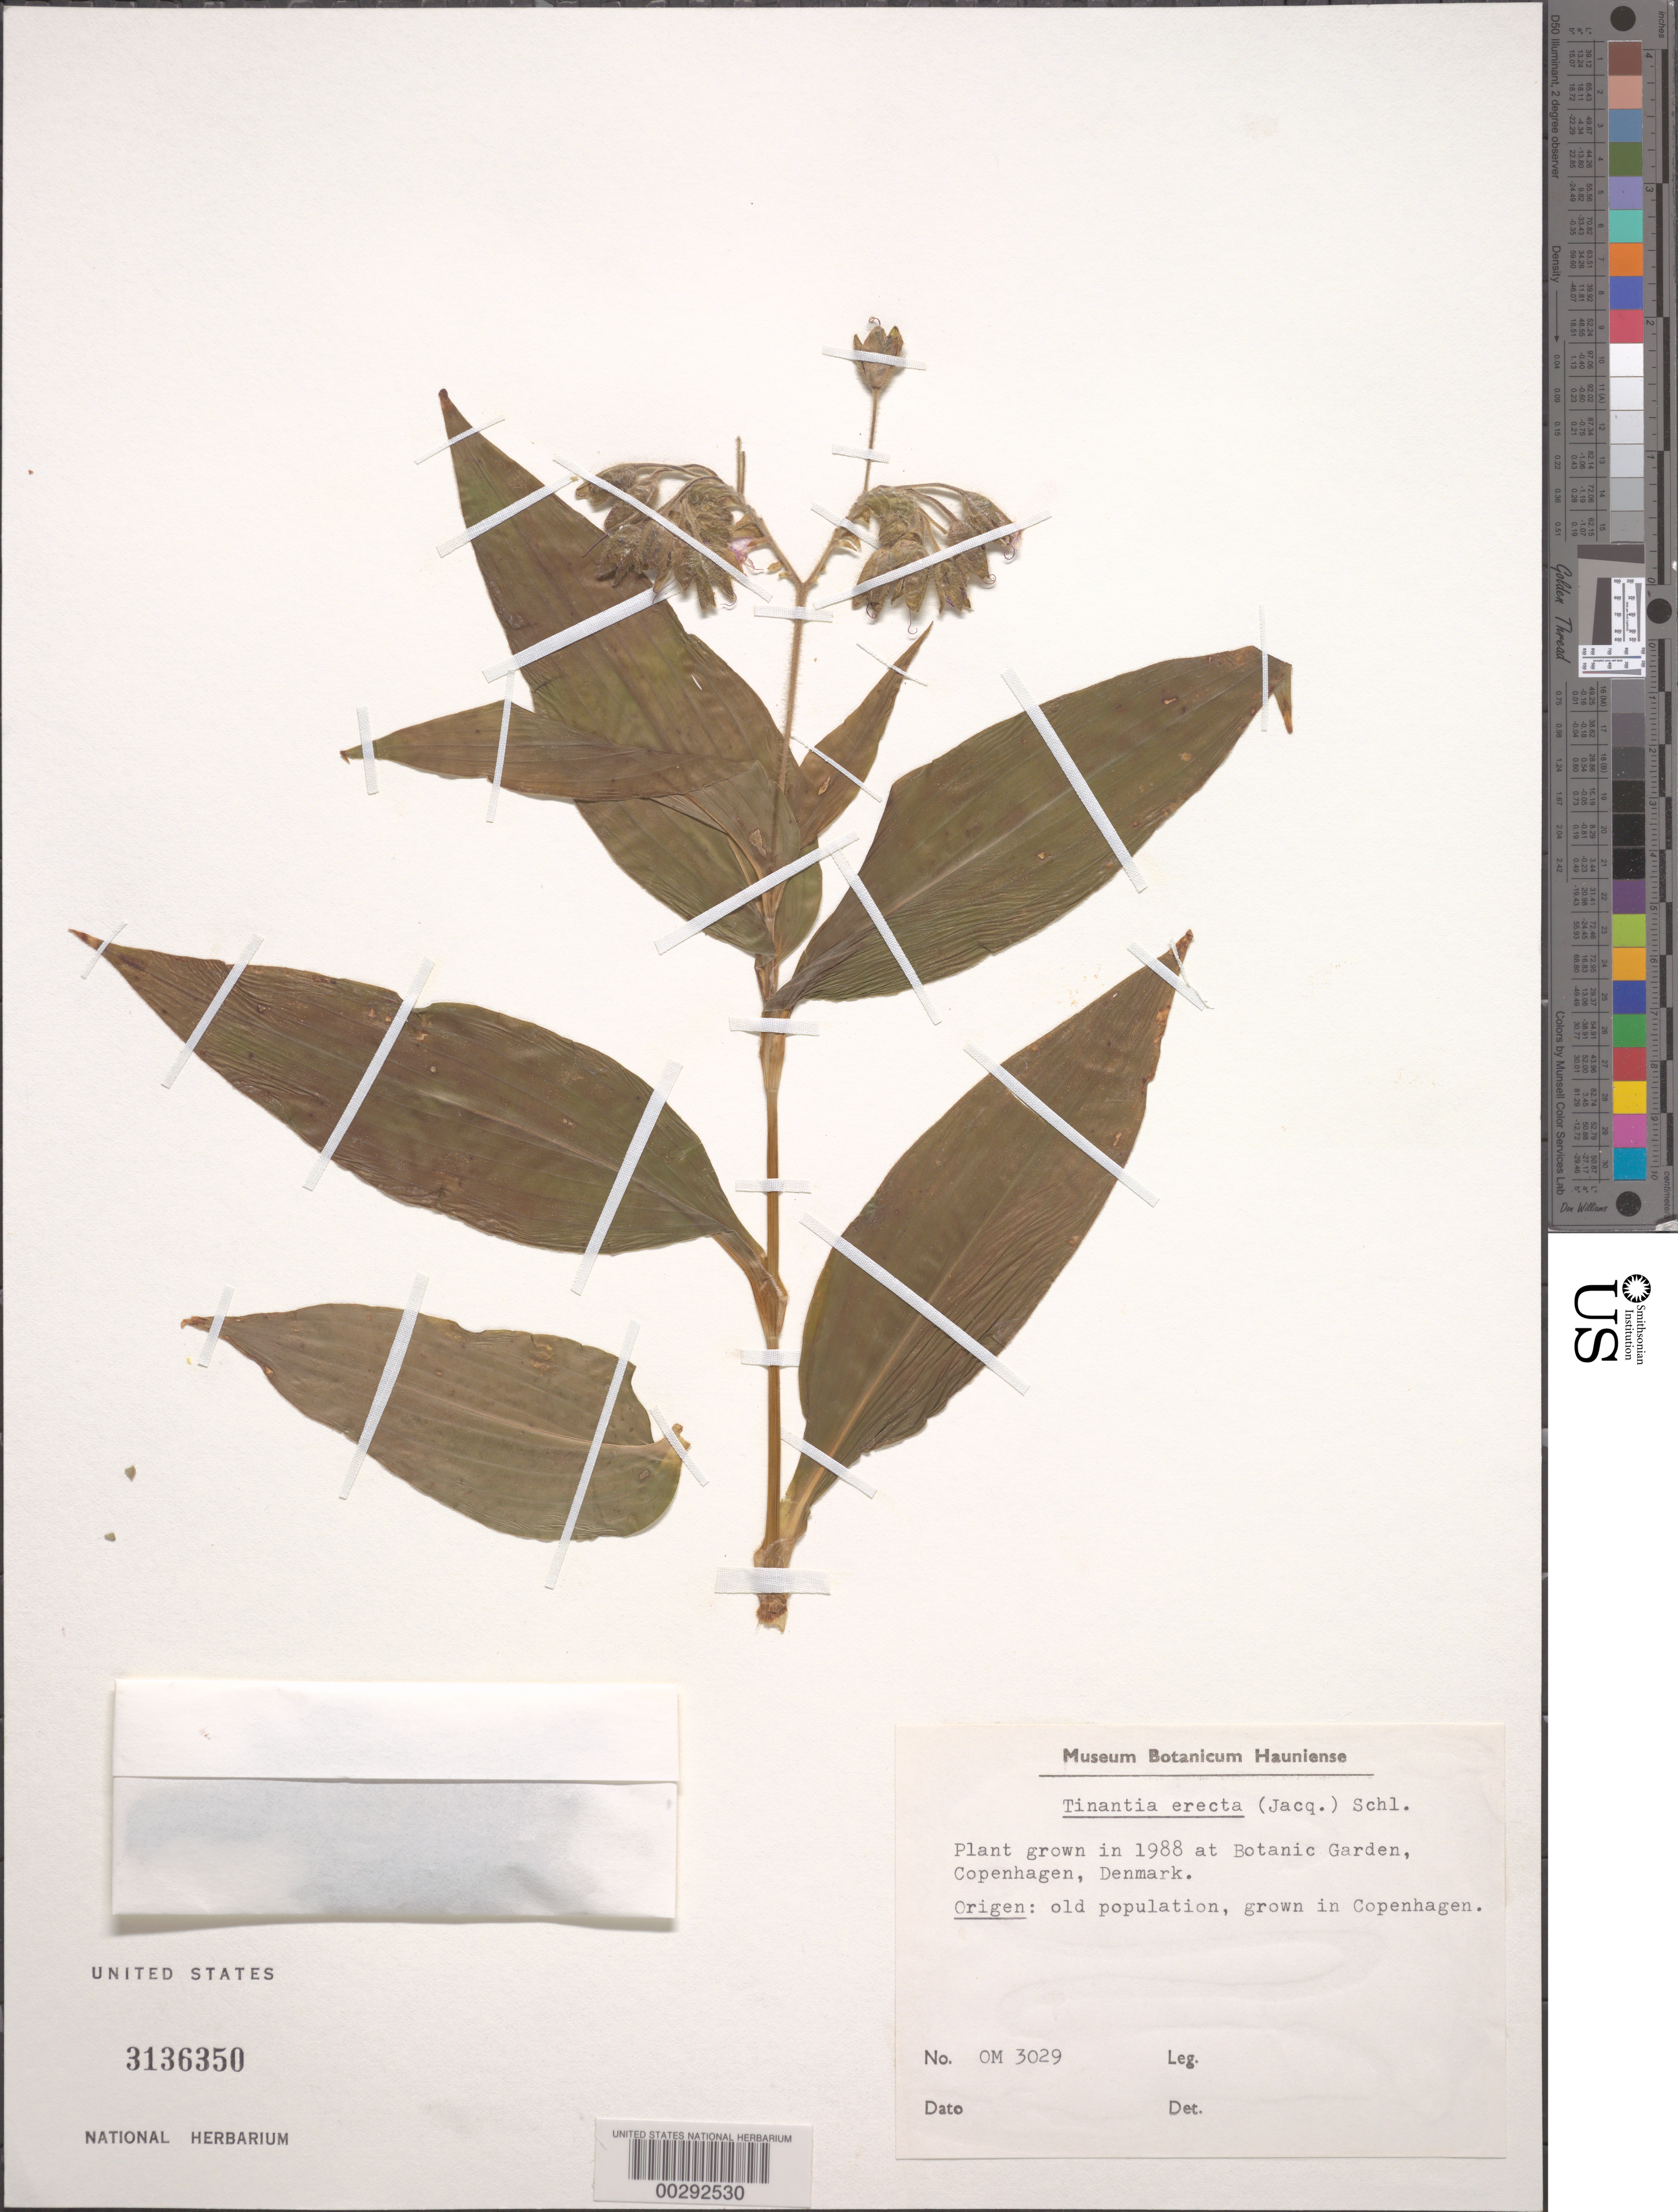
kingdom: Plantae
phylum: Tracheophyta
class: Liliopsida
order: Commelinales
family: Commelinaceae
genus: Tinantia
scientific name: Tinantia erecta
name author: (Jacq.) Fenzl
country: Denmark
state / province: Hovedstaden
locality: Copenhagen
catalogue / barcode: US 3136350